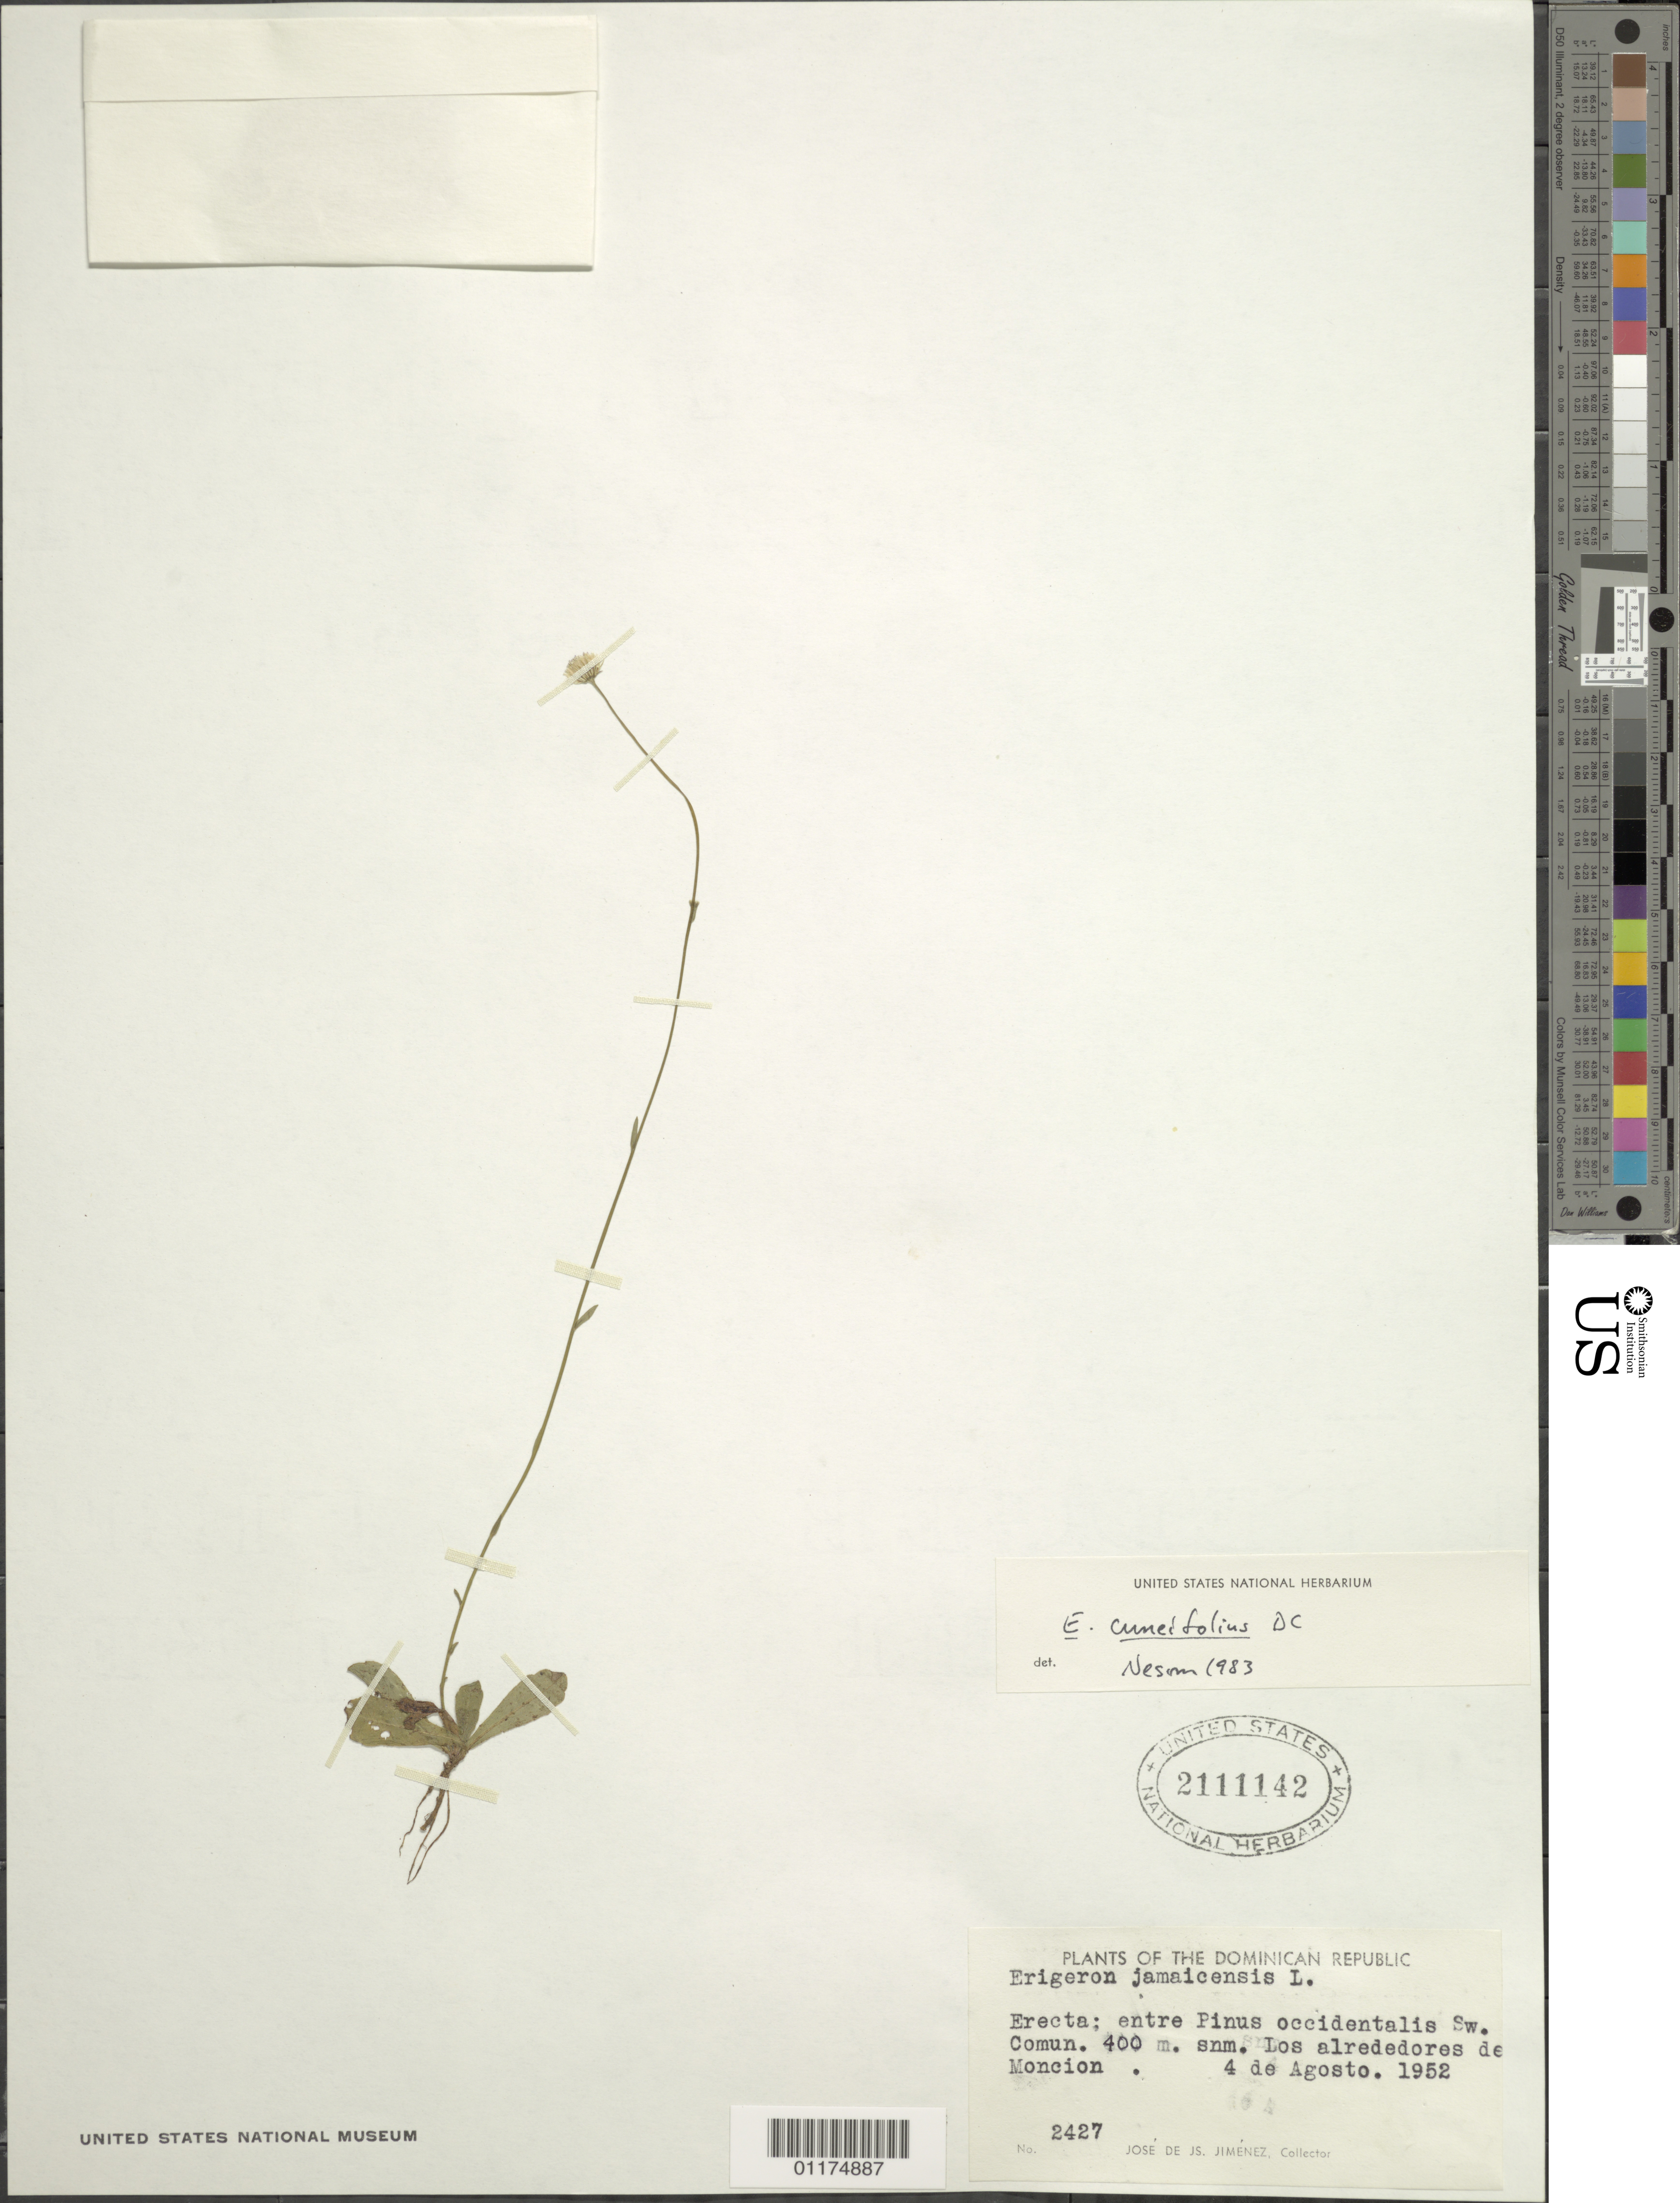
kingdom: Plantae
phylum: Tracheophyta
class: Magnoliopsida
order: Asterales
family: Asteraceae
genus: Erigeron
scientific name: Erigeron cuneifolius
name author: DC.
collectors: J. J. Jiménez Almonte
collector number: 2427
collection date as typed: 04 Aug 1952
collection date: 1952-08-04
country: Dominican Republic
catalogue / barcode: US 2111142